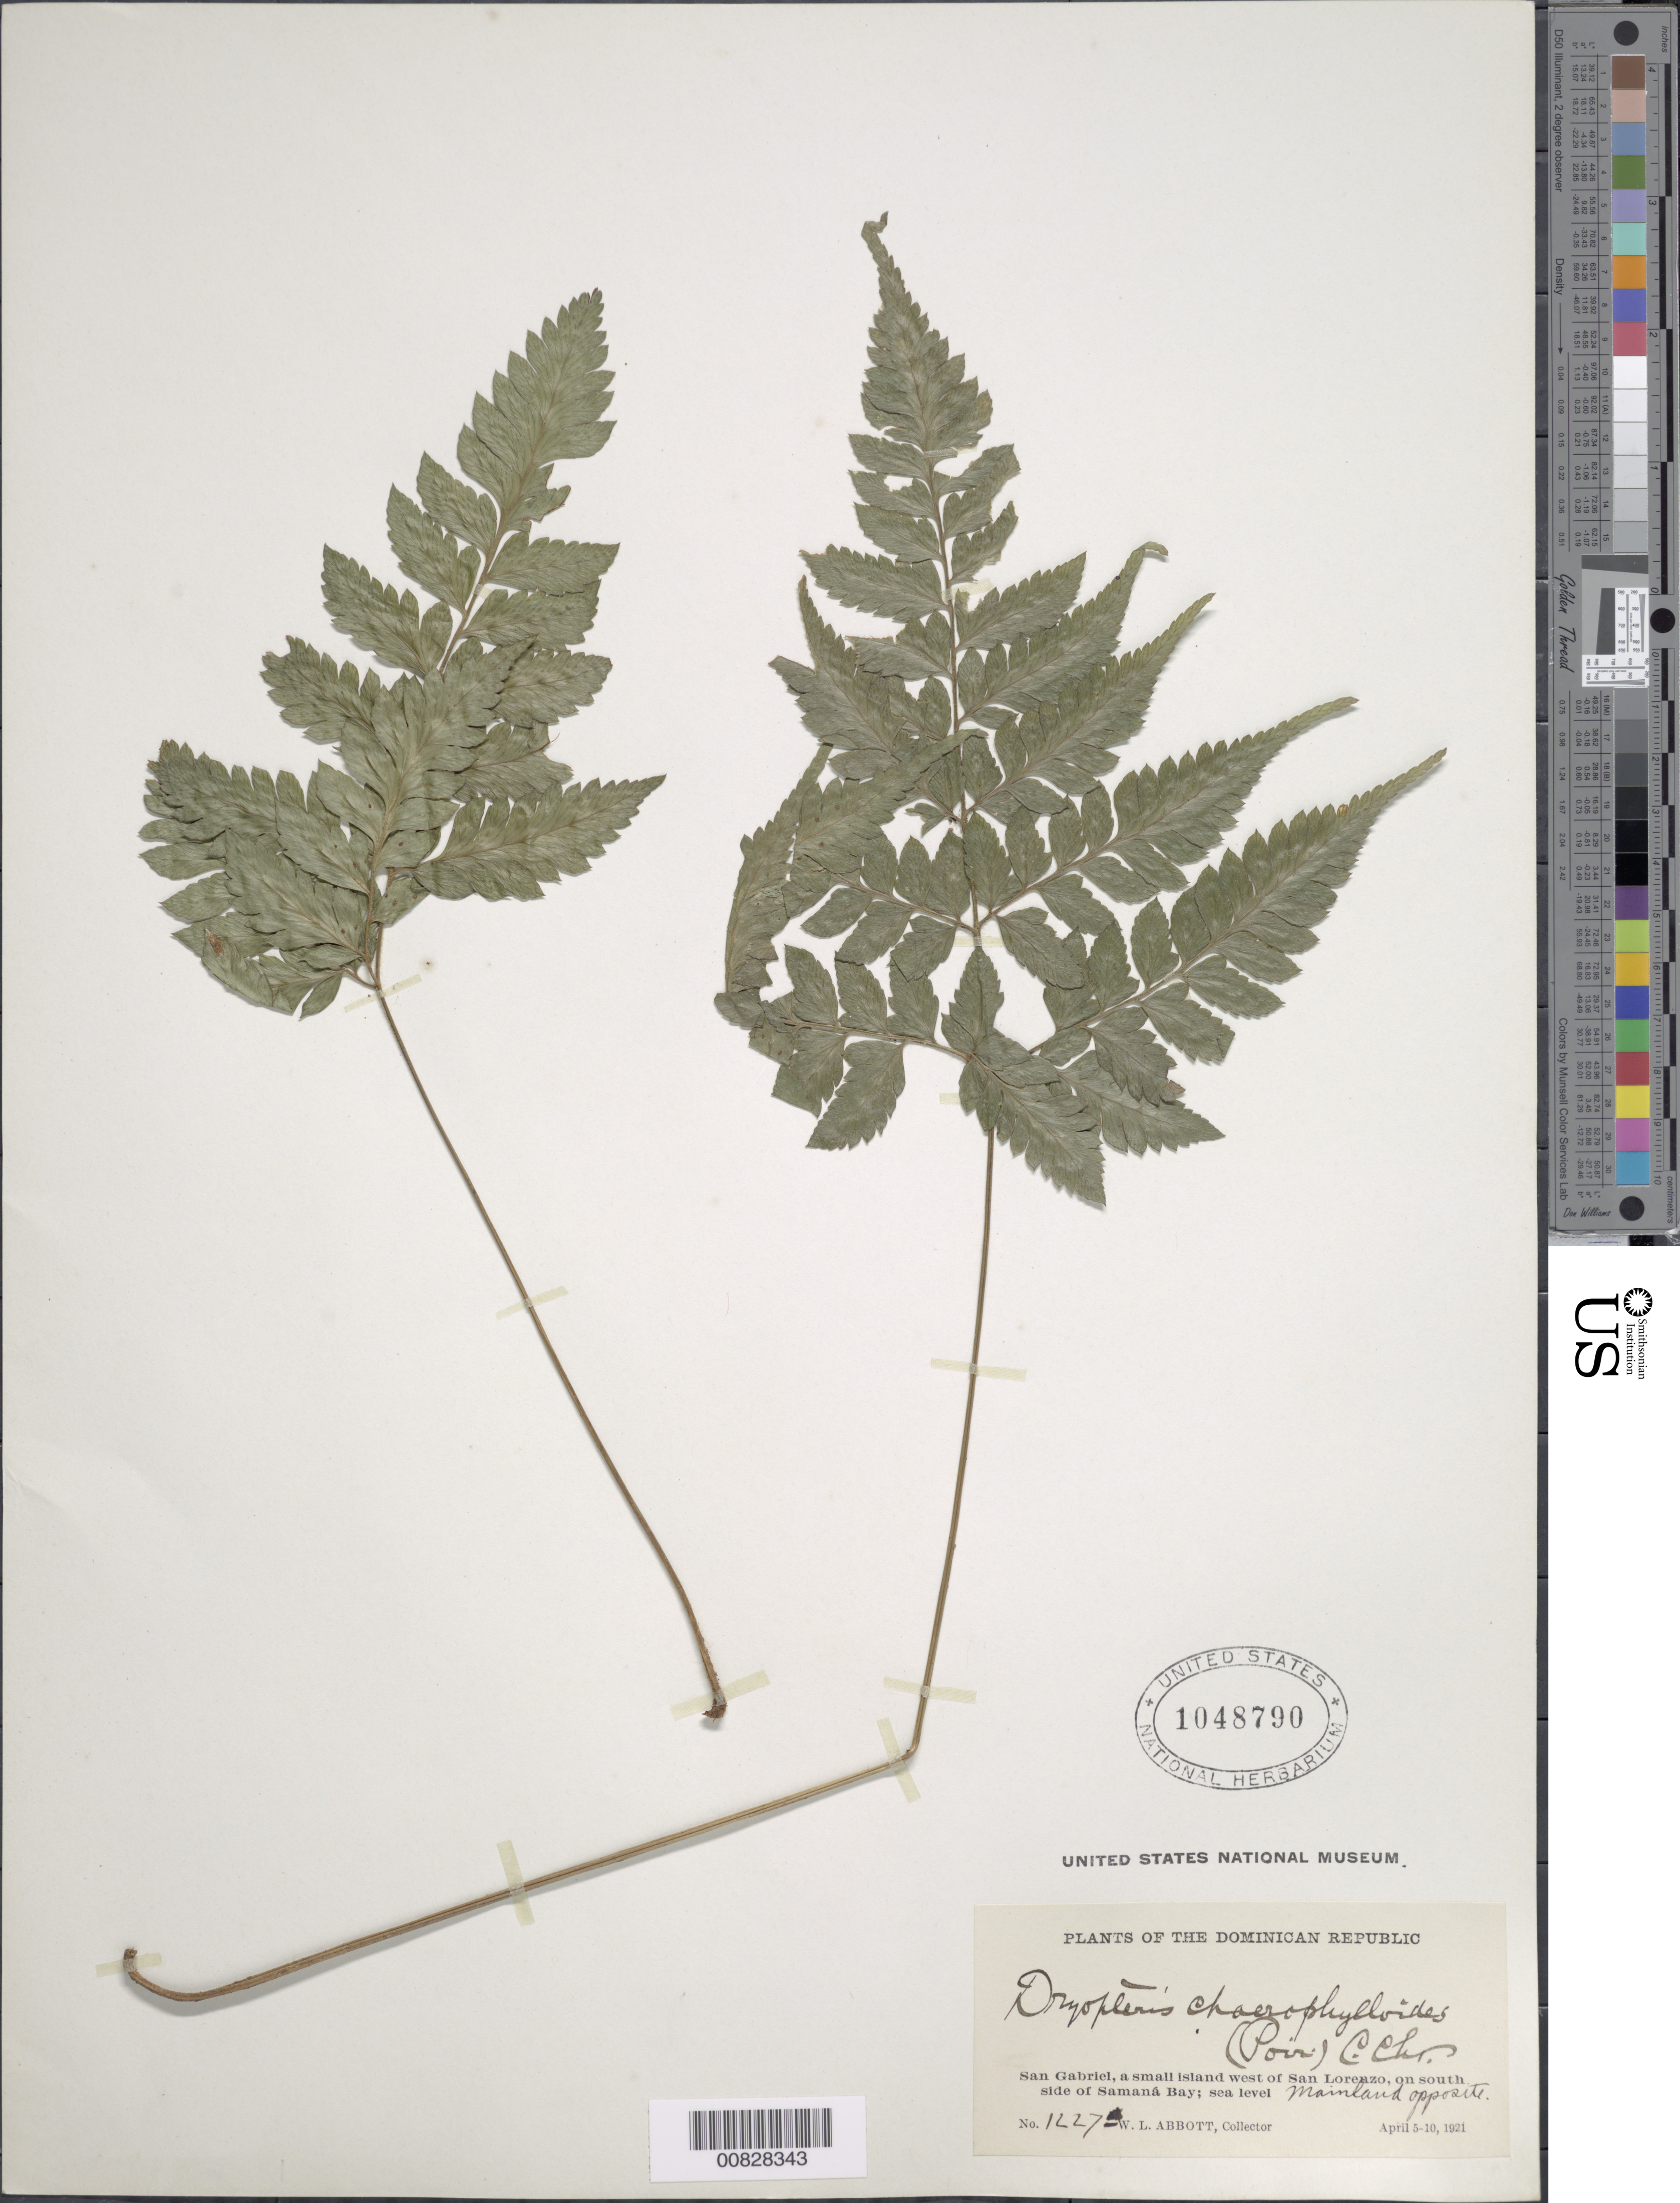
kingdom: Plantae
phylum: Tracheophyta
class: Polypodiopsida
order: Polypodiales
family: Dryopteridaceae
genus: Polystichopsis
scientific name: Polystichopsis chaerophylloides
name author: (Poir.) C.V. Morton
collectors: W. L. Abbott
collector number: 1227a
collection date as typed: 05 Apr 1921 to 10 Apr 1921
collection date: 1921-04-05/1921-04-10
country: Dominican Republic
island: Hispaniola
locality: Samaná Bay, S side, mainland opposite San Gabriel, a small island W of San Lorenzo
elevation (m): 0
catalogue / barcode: US 1048790